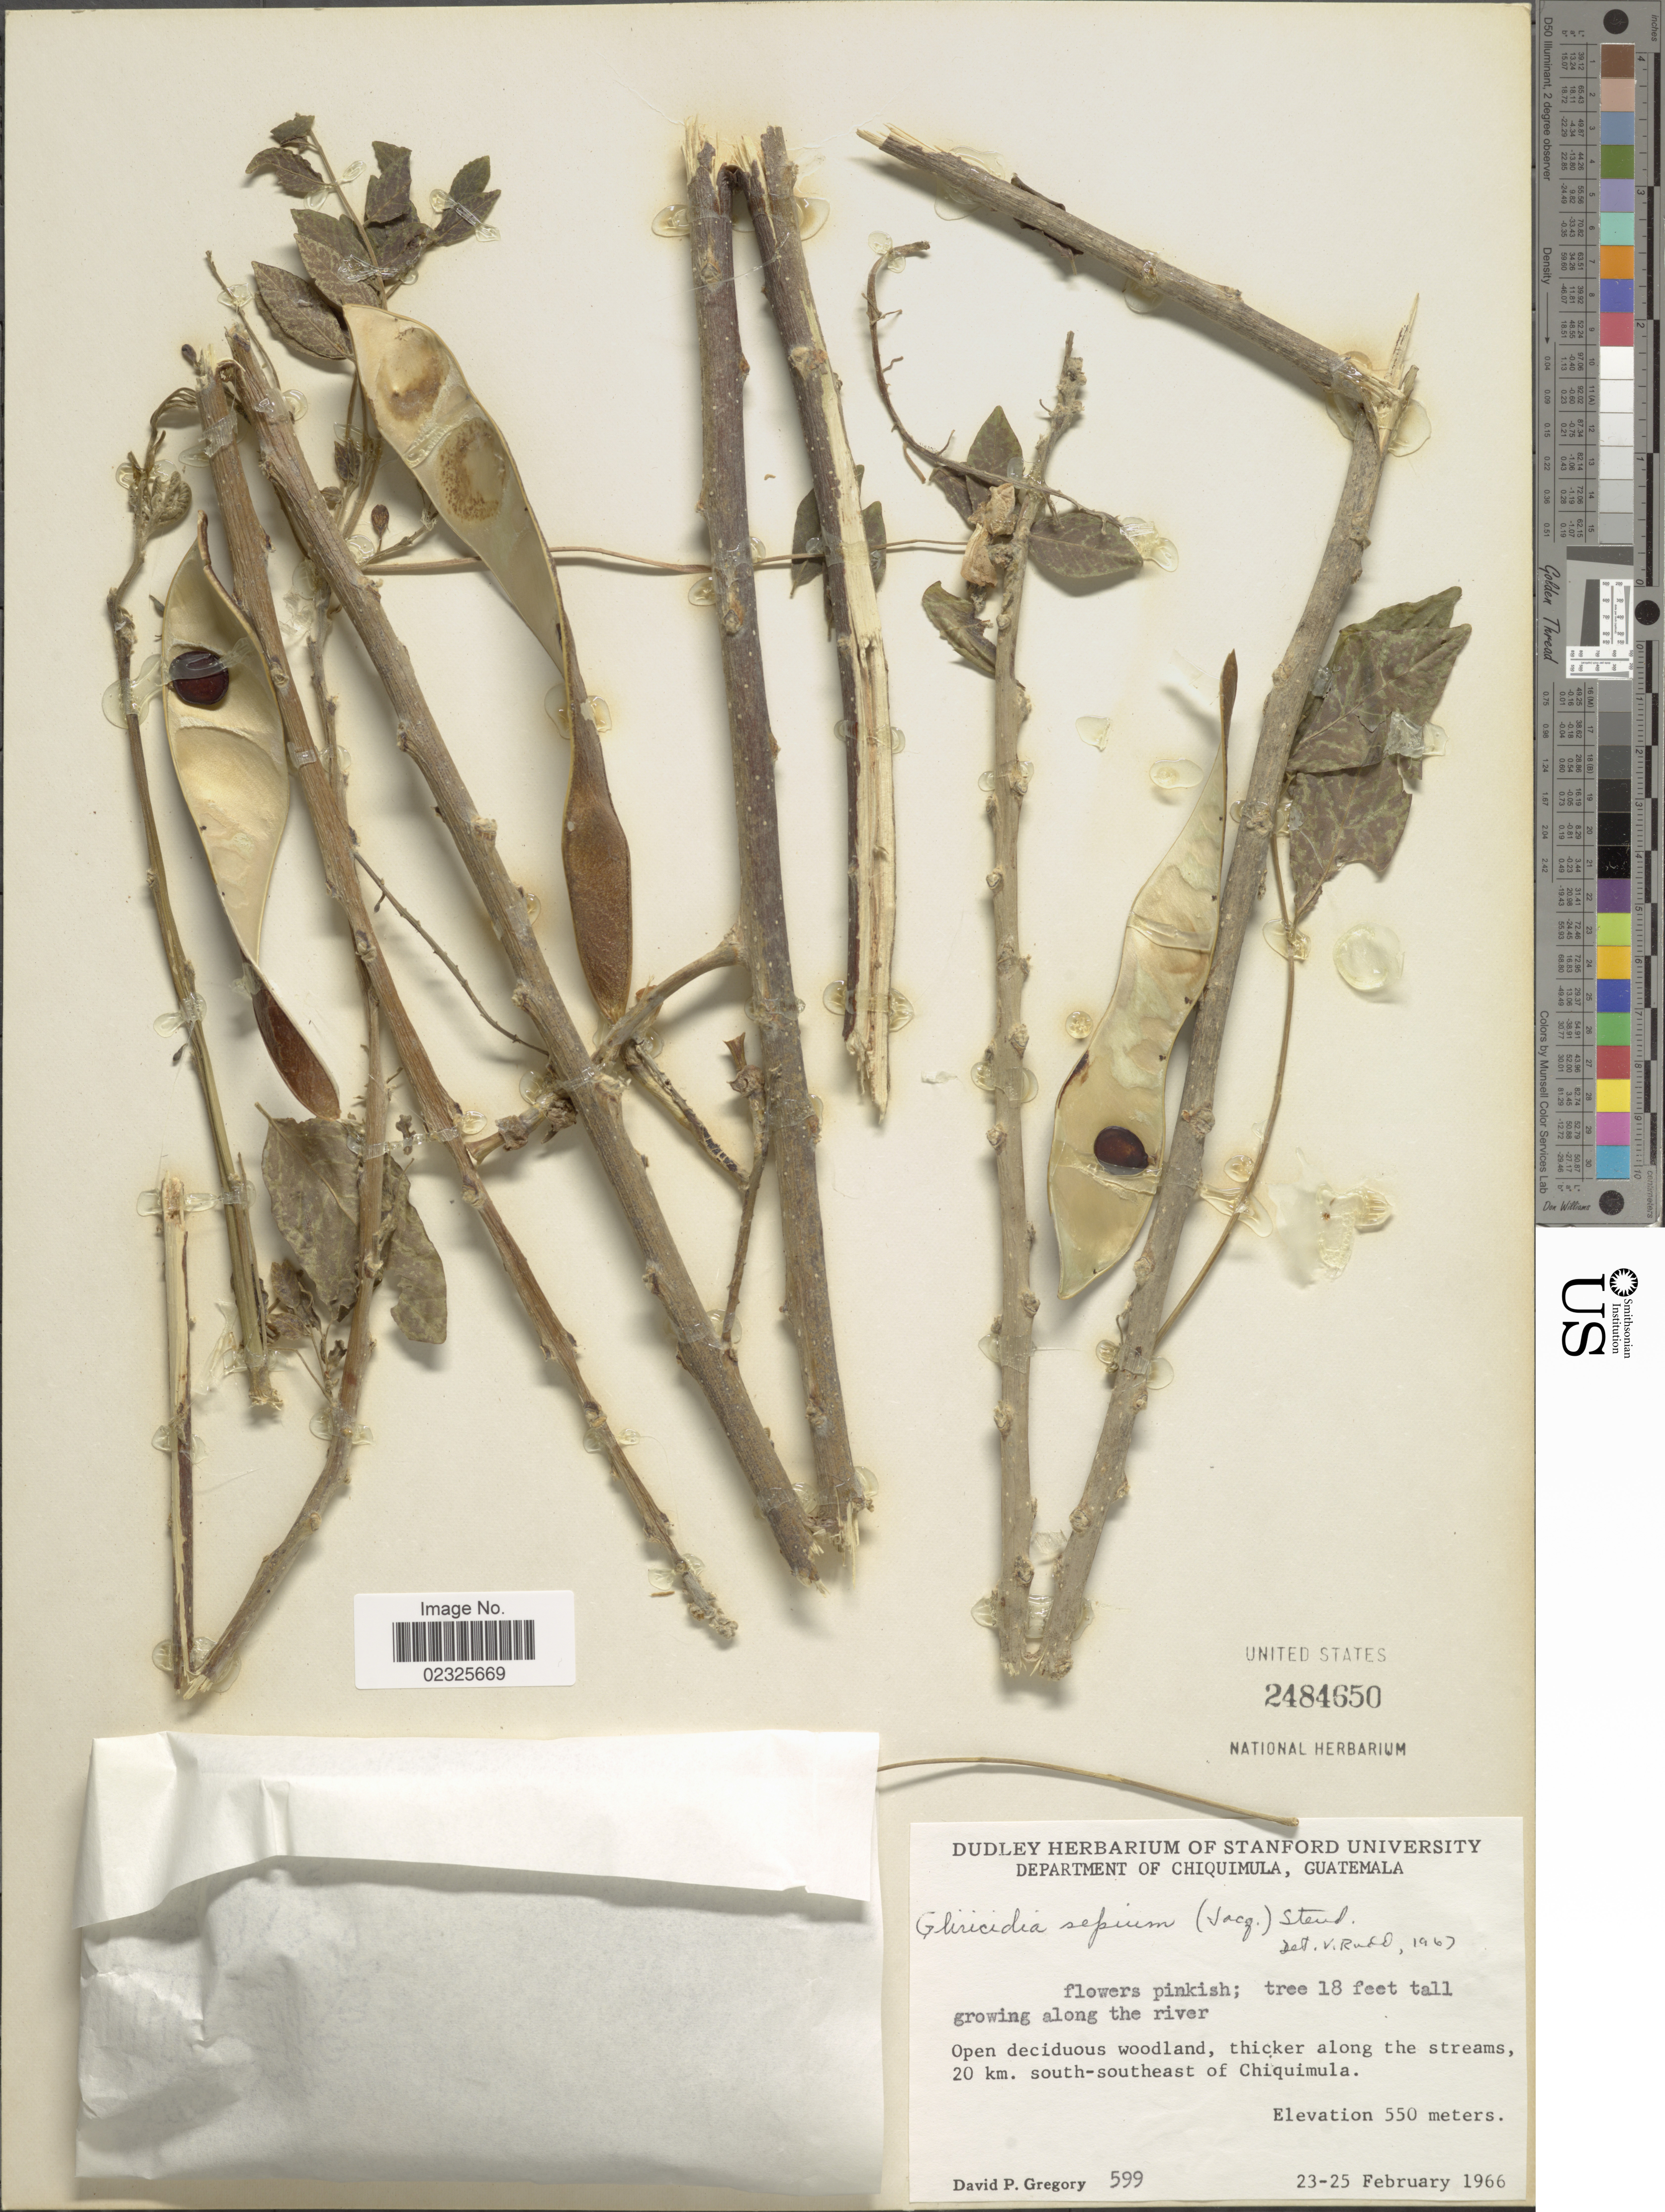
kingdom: Plantae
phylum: Tracheophyta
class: Magnoliopsida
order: Fabales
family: Fabaceae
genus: Gliricidia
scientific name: Gliricidia sepium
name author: (Jacq.) Kunth ex Walp.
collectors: D. Gregory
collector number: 599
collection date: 1966-02-23/1966-02-25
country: Guatemala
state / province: Chiquimula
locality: Department of Chiquimula. Open deciduoud woodland, 20 km. south- southeast of Chiquimula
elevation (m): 550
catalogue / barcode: US 2484650